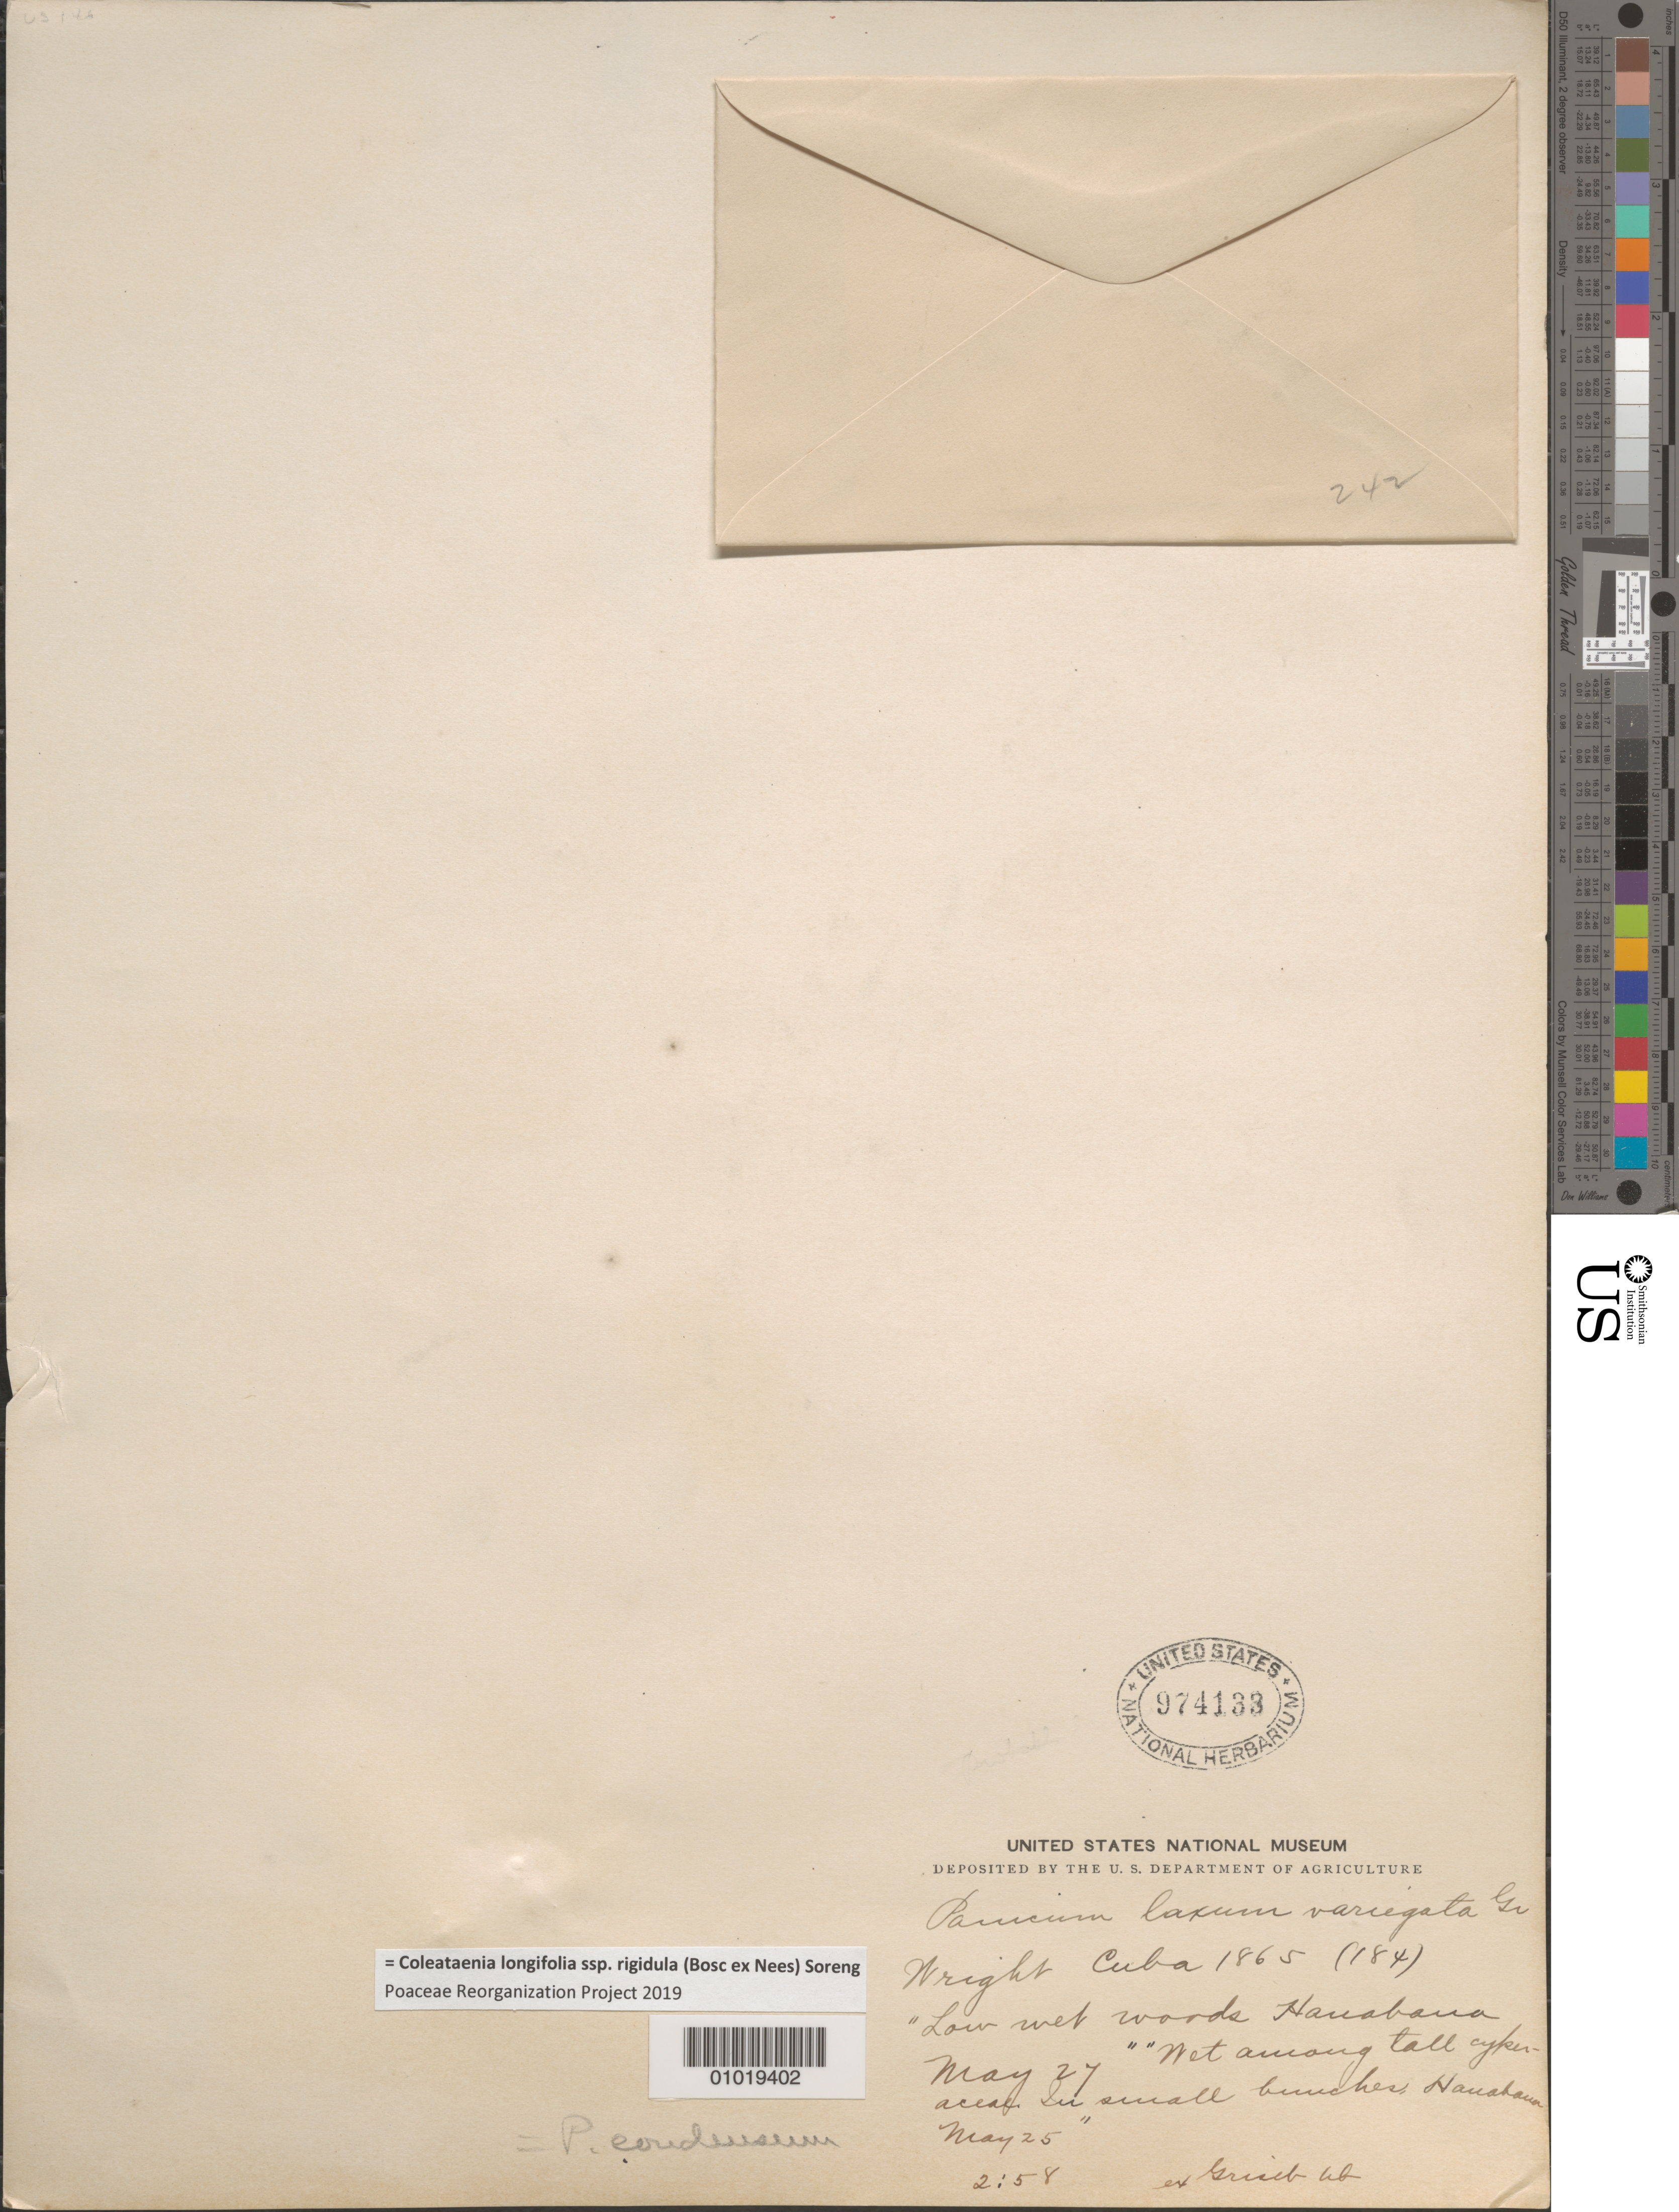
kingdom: Plantae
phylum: Tracheophyta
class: Liliopsida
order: Poales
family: Poaceae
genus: Panicum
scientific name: Panicum condensum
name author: Nash ex Small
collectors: C. Wright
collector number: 184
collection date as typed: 24 May 1865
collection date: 1865-05-24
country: Cuba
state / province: Matanzas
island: Cuba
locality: Hanabana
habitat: Wet among tall cyperaceae | in small bunches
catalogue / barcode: US 974133